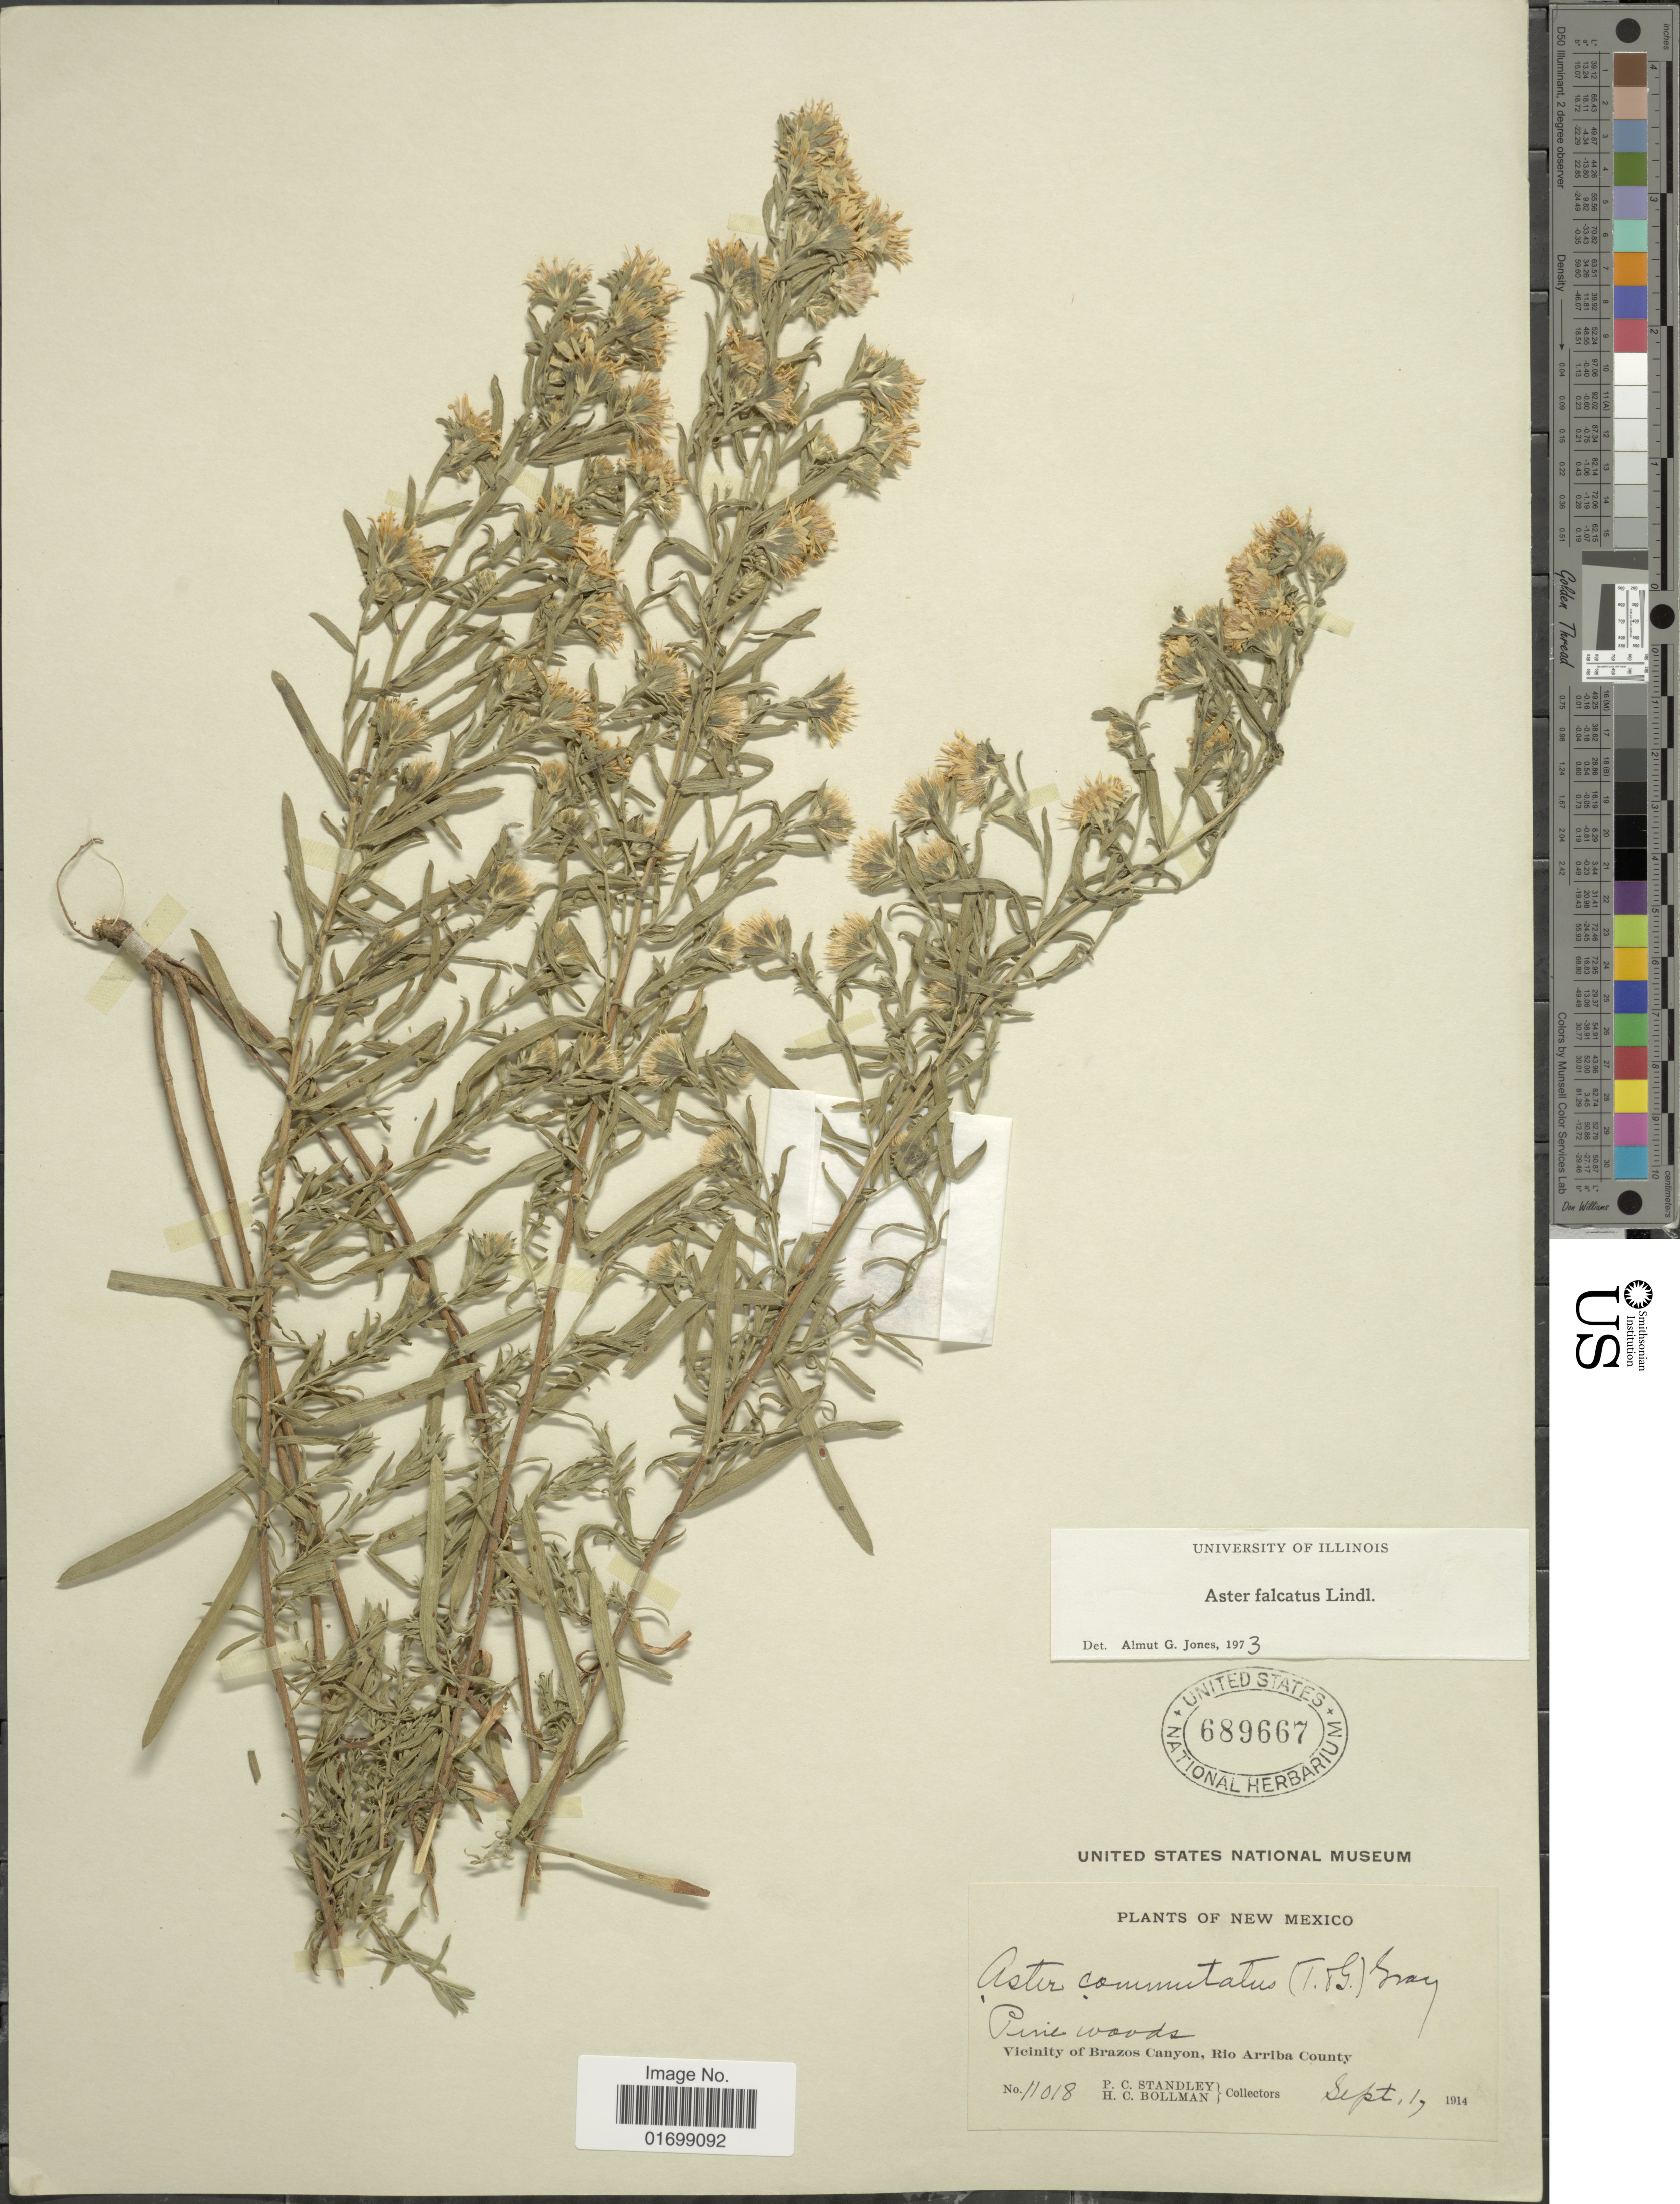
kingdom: Plantae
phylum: Tracheophyta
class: Magnoliopsida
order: Asterales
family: Asteraceae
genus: Symphyotrichum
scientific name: Symphyotrichum falcatum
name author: (Lindl. ex Lindl.) G.L. Nesom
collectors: P. C. Standley & H. C. Bollman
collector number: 11018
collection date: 1914-09-01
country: United States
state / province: New Mexico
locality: Pine woods, vicinity of Brazos Canyon, Rio Arriba County.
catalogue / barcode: US 689667